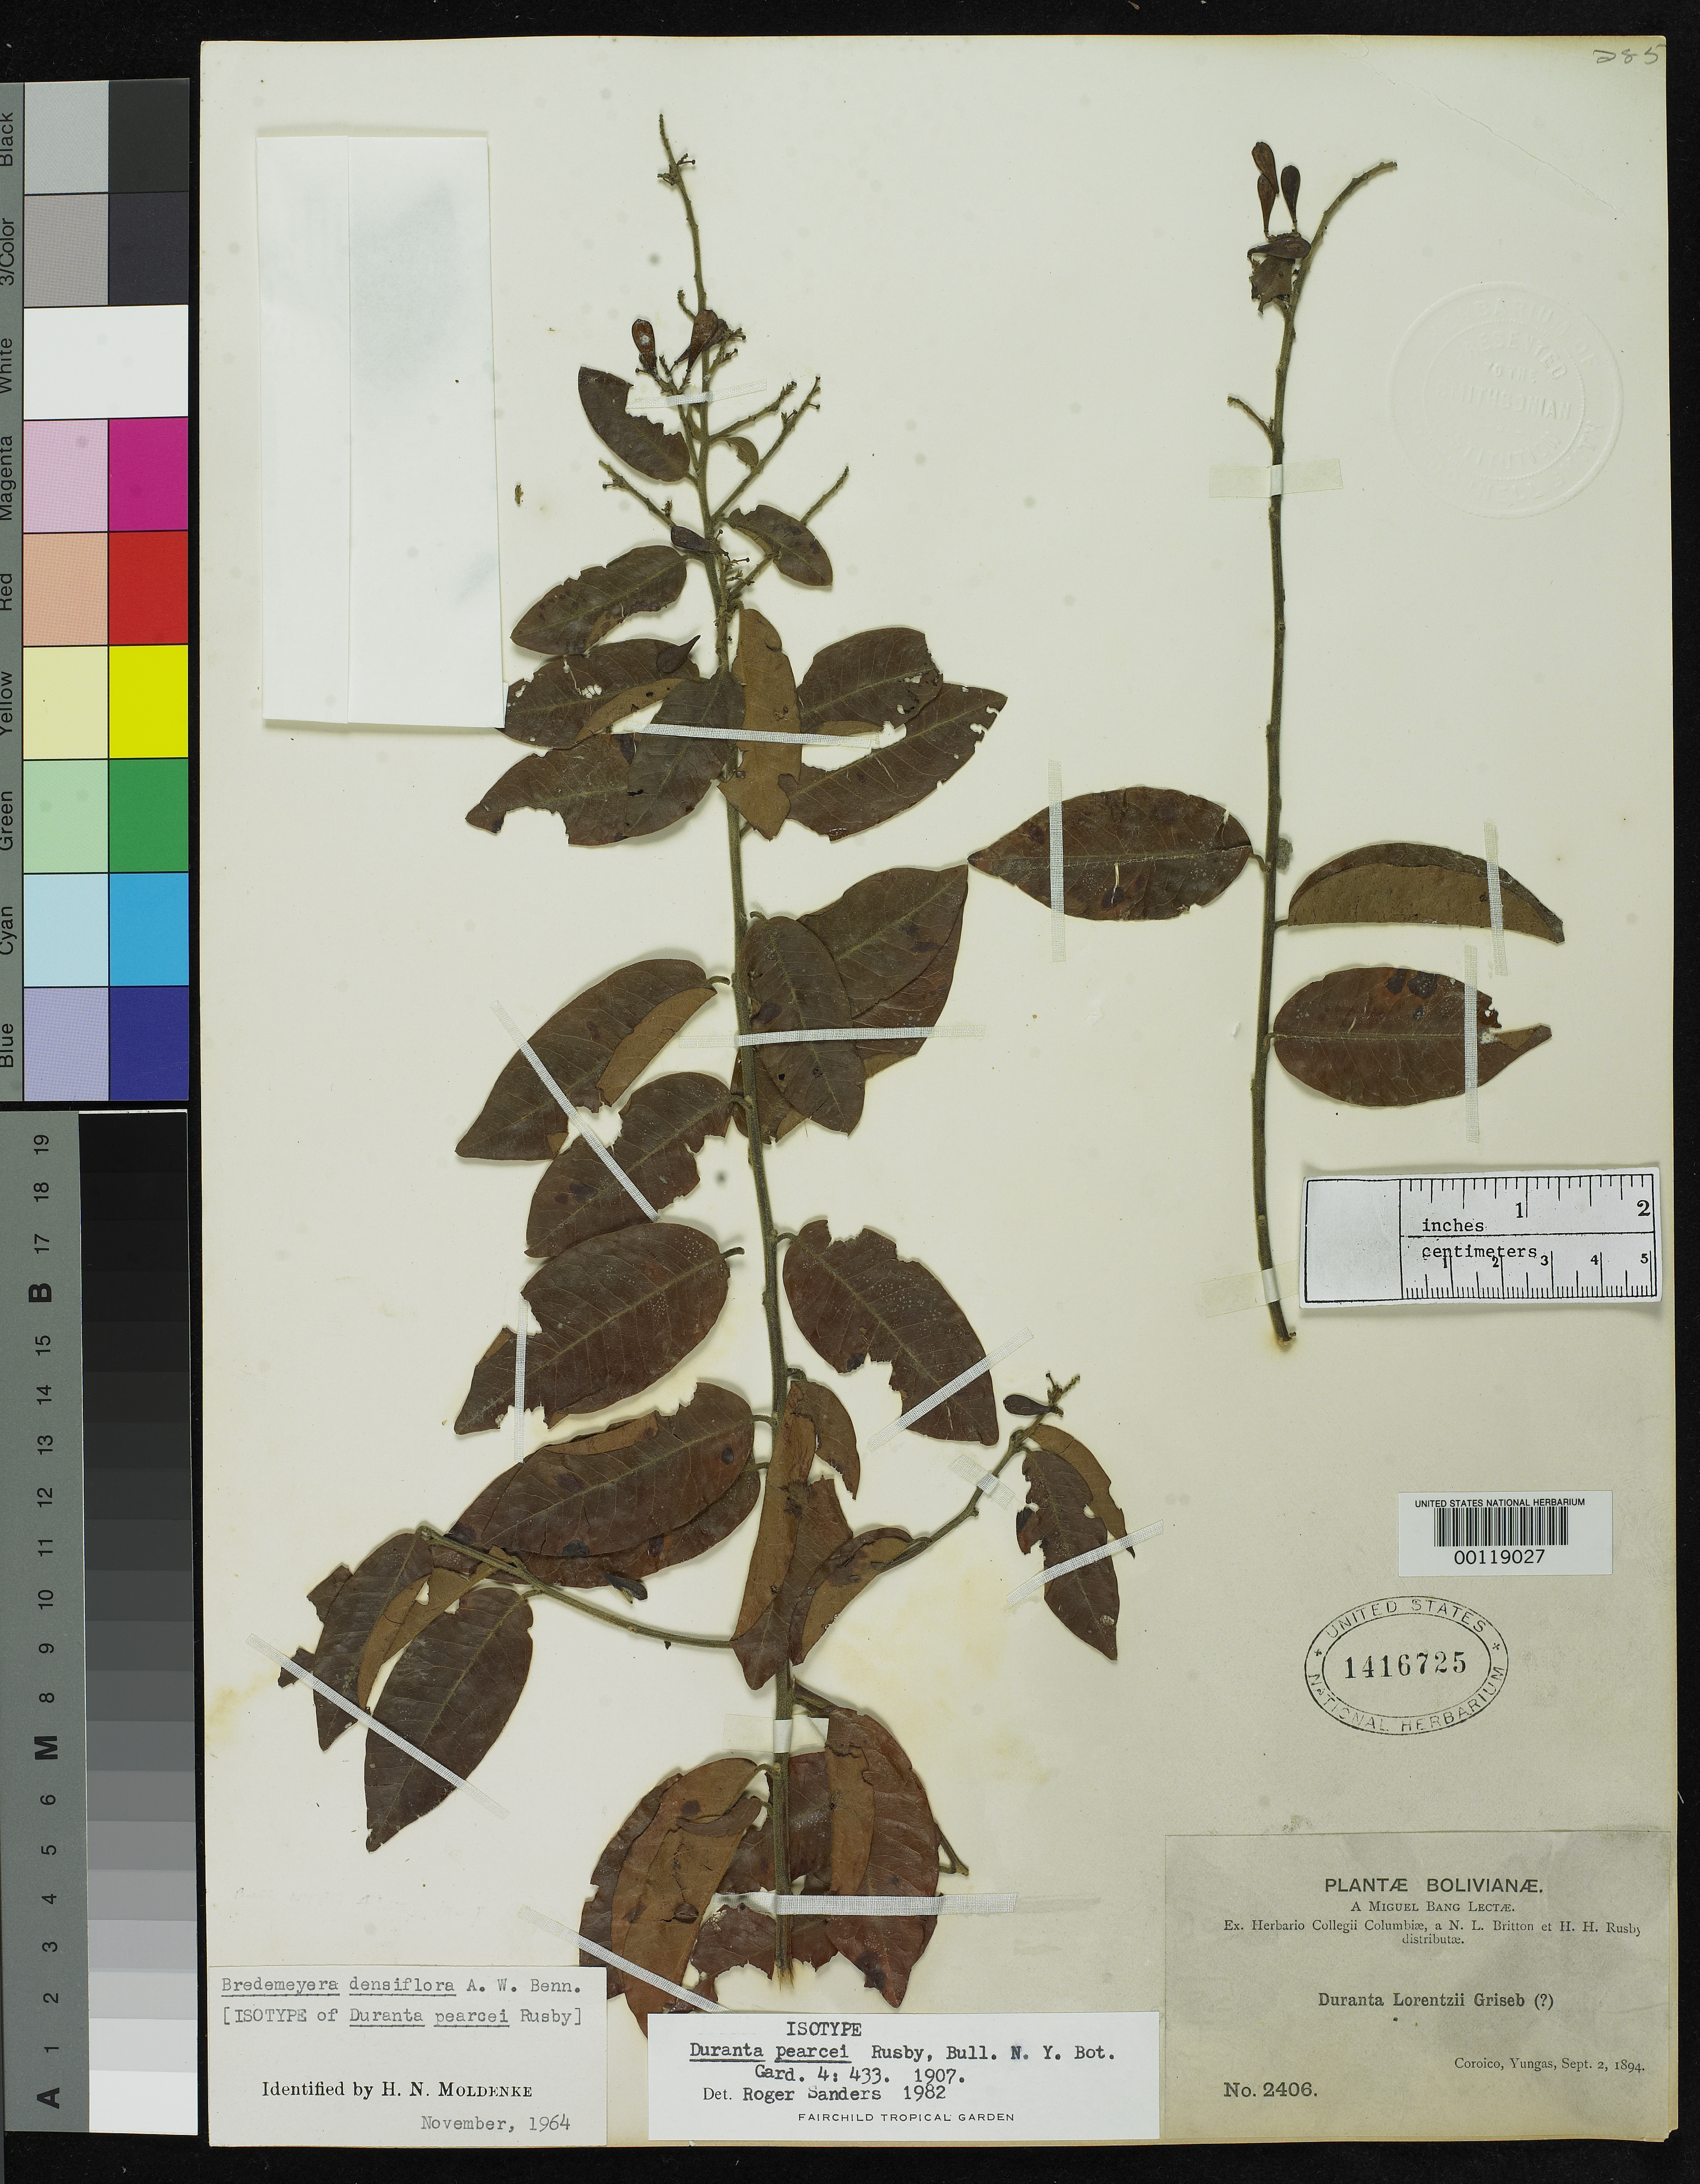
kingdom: Plantae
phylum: Tracheophyta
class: Magnoliopsida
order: Lamiales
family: Verbenaceae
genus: Duranta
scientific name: Duranta pearcei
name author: Rusby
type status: Isotype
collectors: M. Bang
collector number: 2406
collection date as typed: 02 Sep 1894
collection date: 1894-09-02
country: Bolivia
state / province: La Paz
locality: Coroico, Yungas.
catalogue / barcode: US 1416725